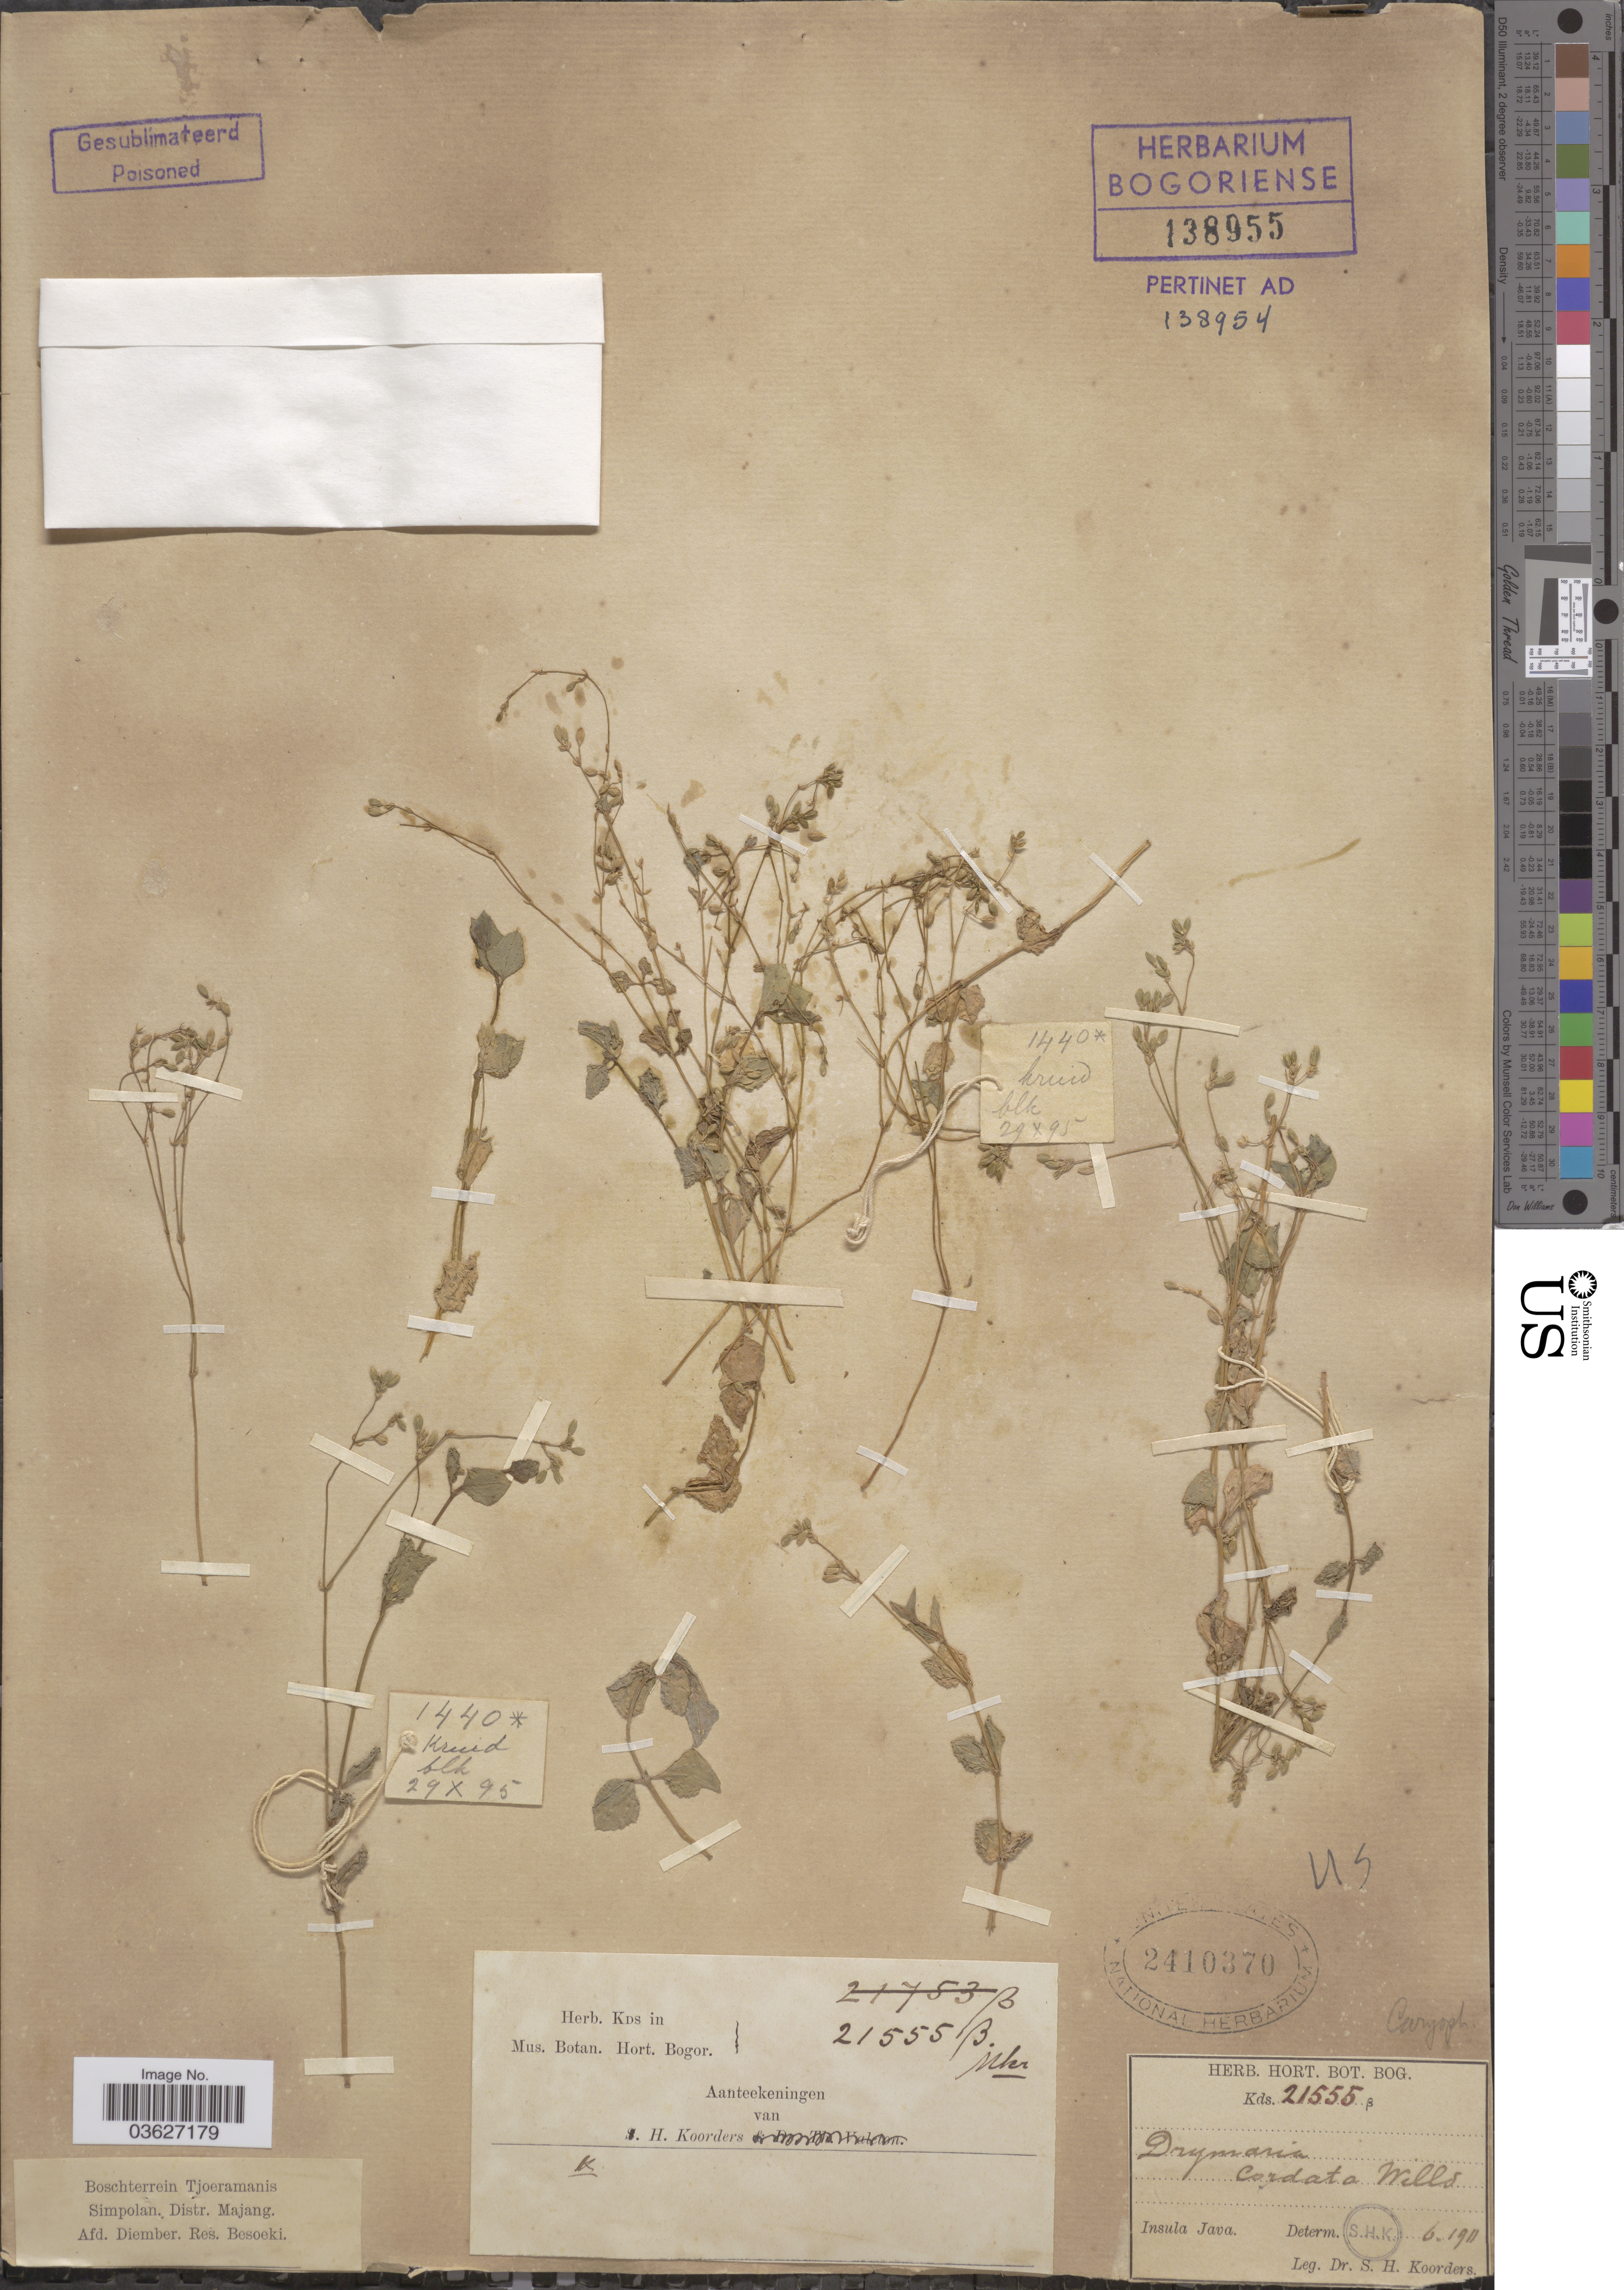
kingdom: Plantae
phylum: Tracheophyta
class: Magnoliopsida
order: Caryophyllales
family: Caryophyllaceae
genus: Drymaria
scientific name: Drymaria cordata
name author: (L.) Willd. ex Schult.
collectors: S. H. Koorders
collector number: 21555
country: Indonesia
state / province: Java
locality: Boschterrein Tjoeramanis Simpolan. Distr. Majang. Afd. Diember. Res. Besoeki. [unsure placement] Insula Java.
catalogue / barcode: US 2410370